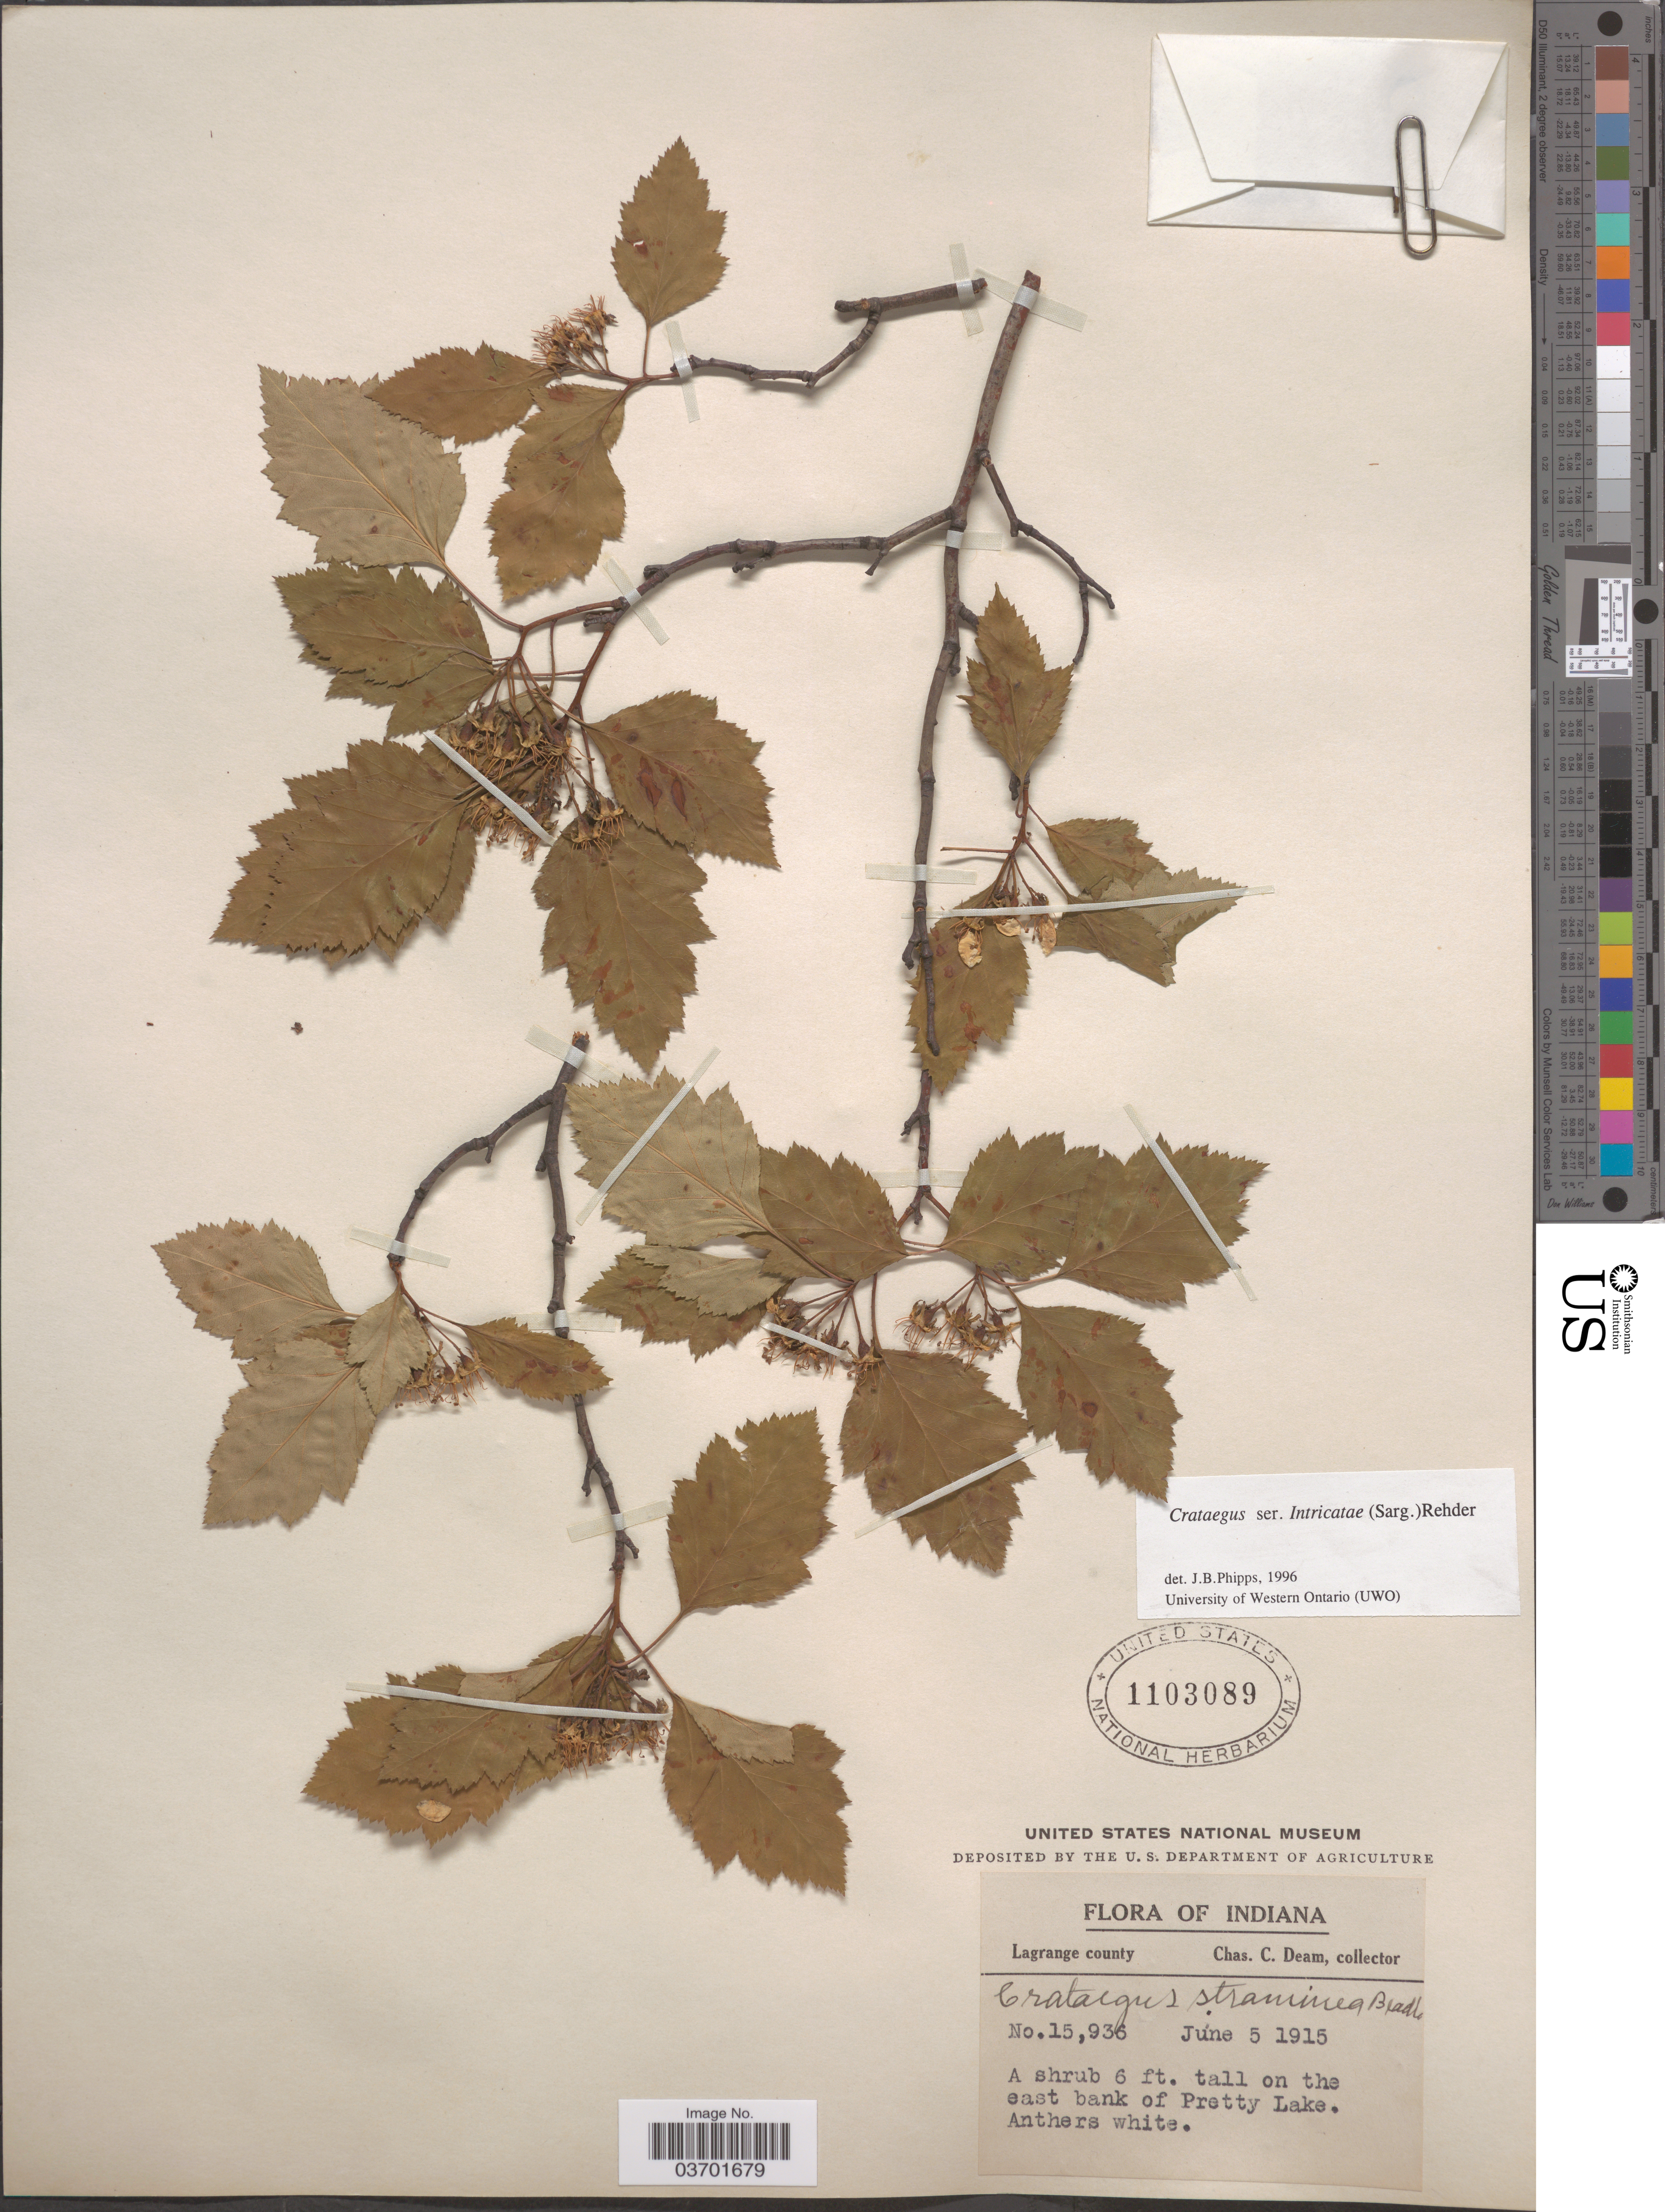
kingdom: Plantae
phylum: Tracheophyta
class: Magnoliopsida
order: Rosales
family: Rosaceae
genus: Crataegus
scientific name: Crataegus rubella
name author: Beadle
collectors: C. C. Deam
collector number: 15936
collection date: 1915-06-05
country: United States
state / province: Indiana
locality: Lagrange county. East bank of Pretty Lake.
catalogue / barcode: US 1103089